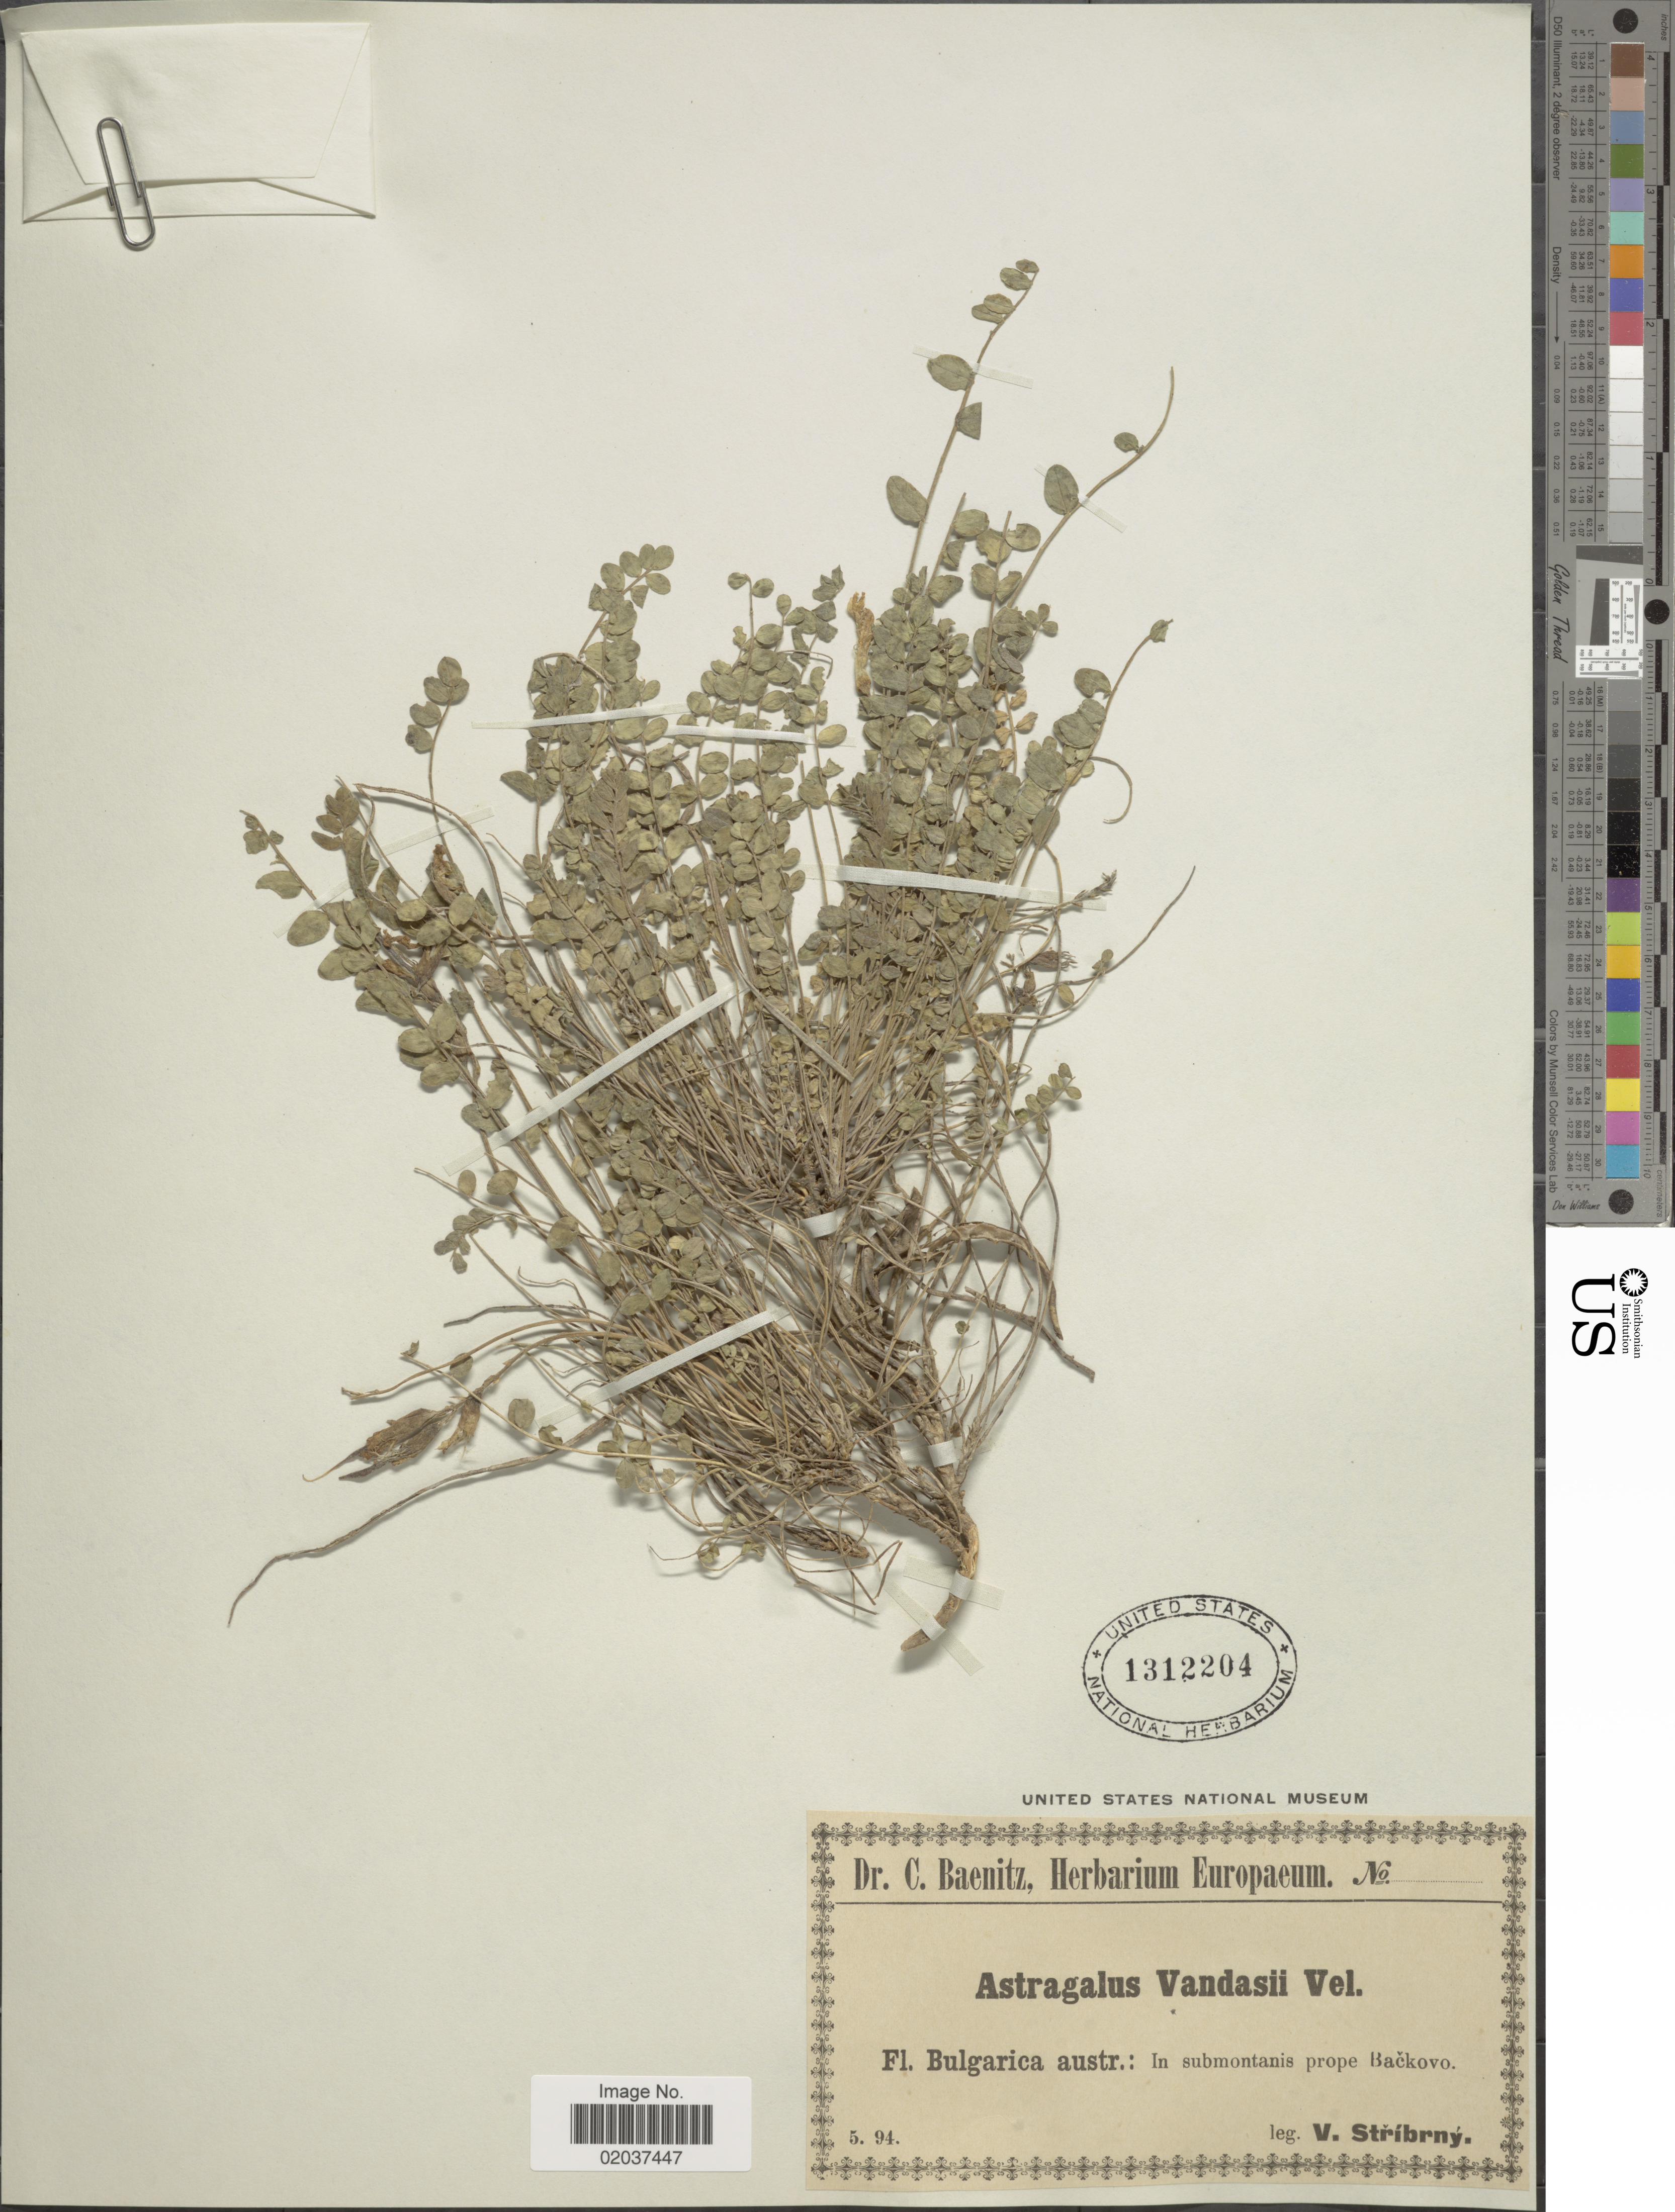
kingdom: Plantae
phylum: Tracheophyta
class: Magnoliopsida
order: Fabales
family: Fabaceae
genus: Astragalus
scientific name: Astragalus vandasii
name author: Velen.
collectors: V. Stribrny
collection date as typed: Transcribed d/m/y: /5/94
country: Bulgaria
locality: Bulgarica austr.: in submontanis prope Backovo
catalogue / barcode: US 1312204